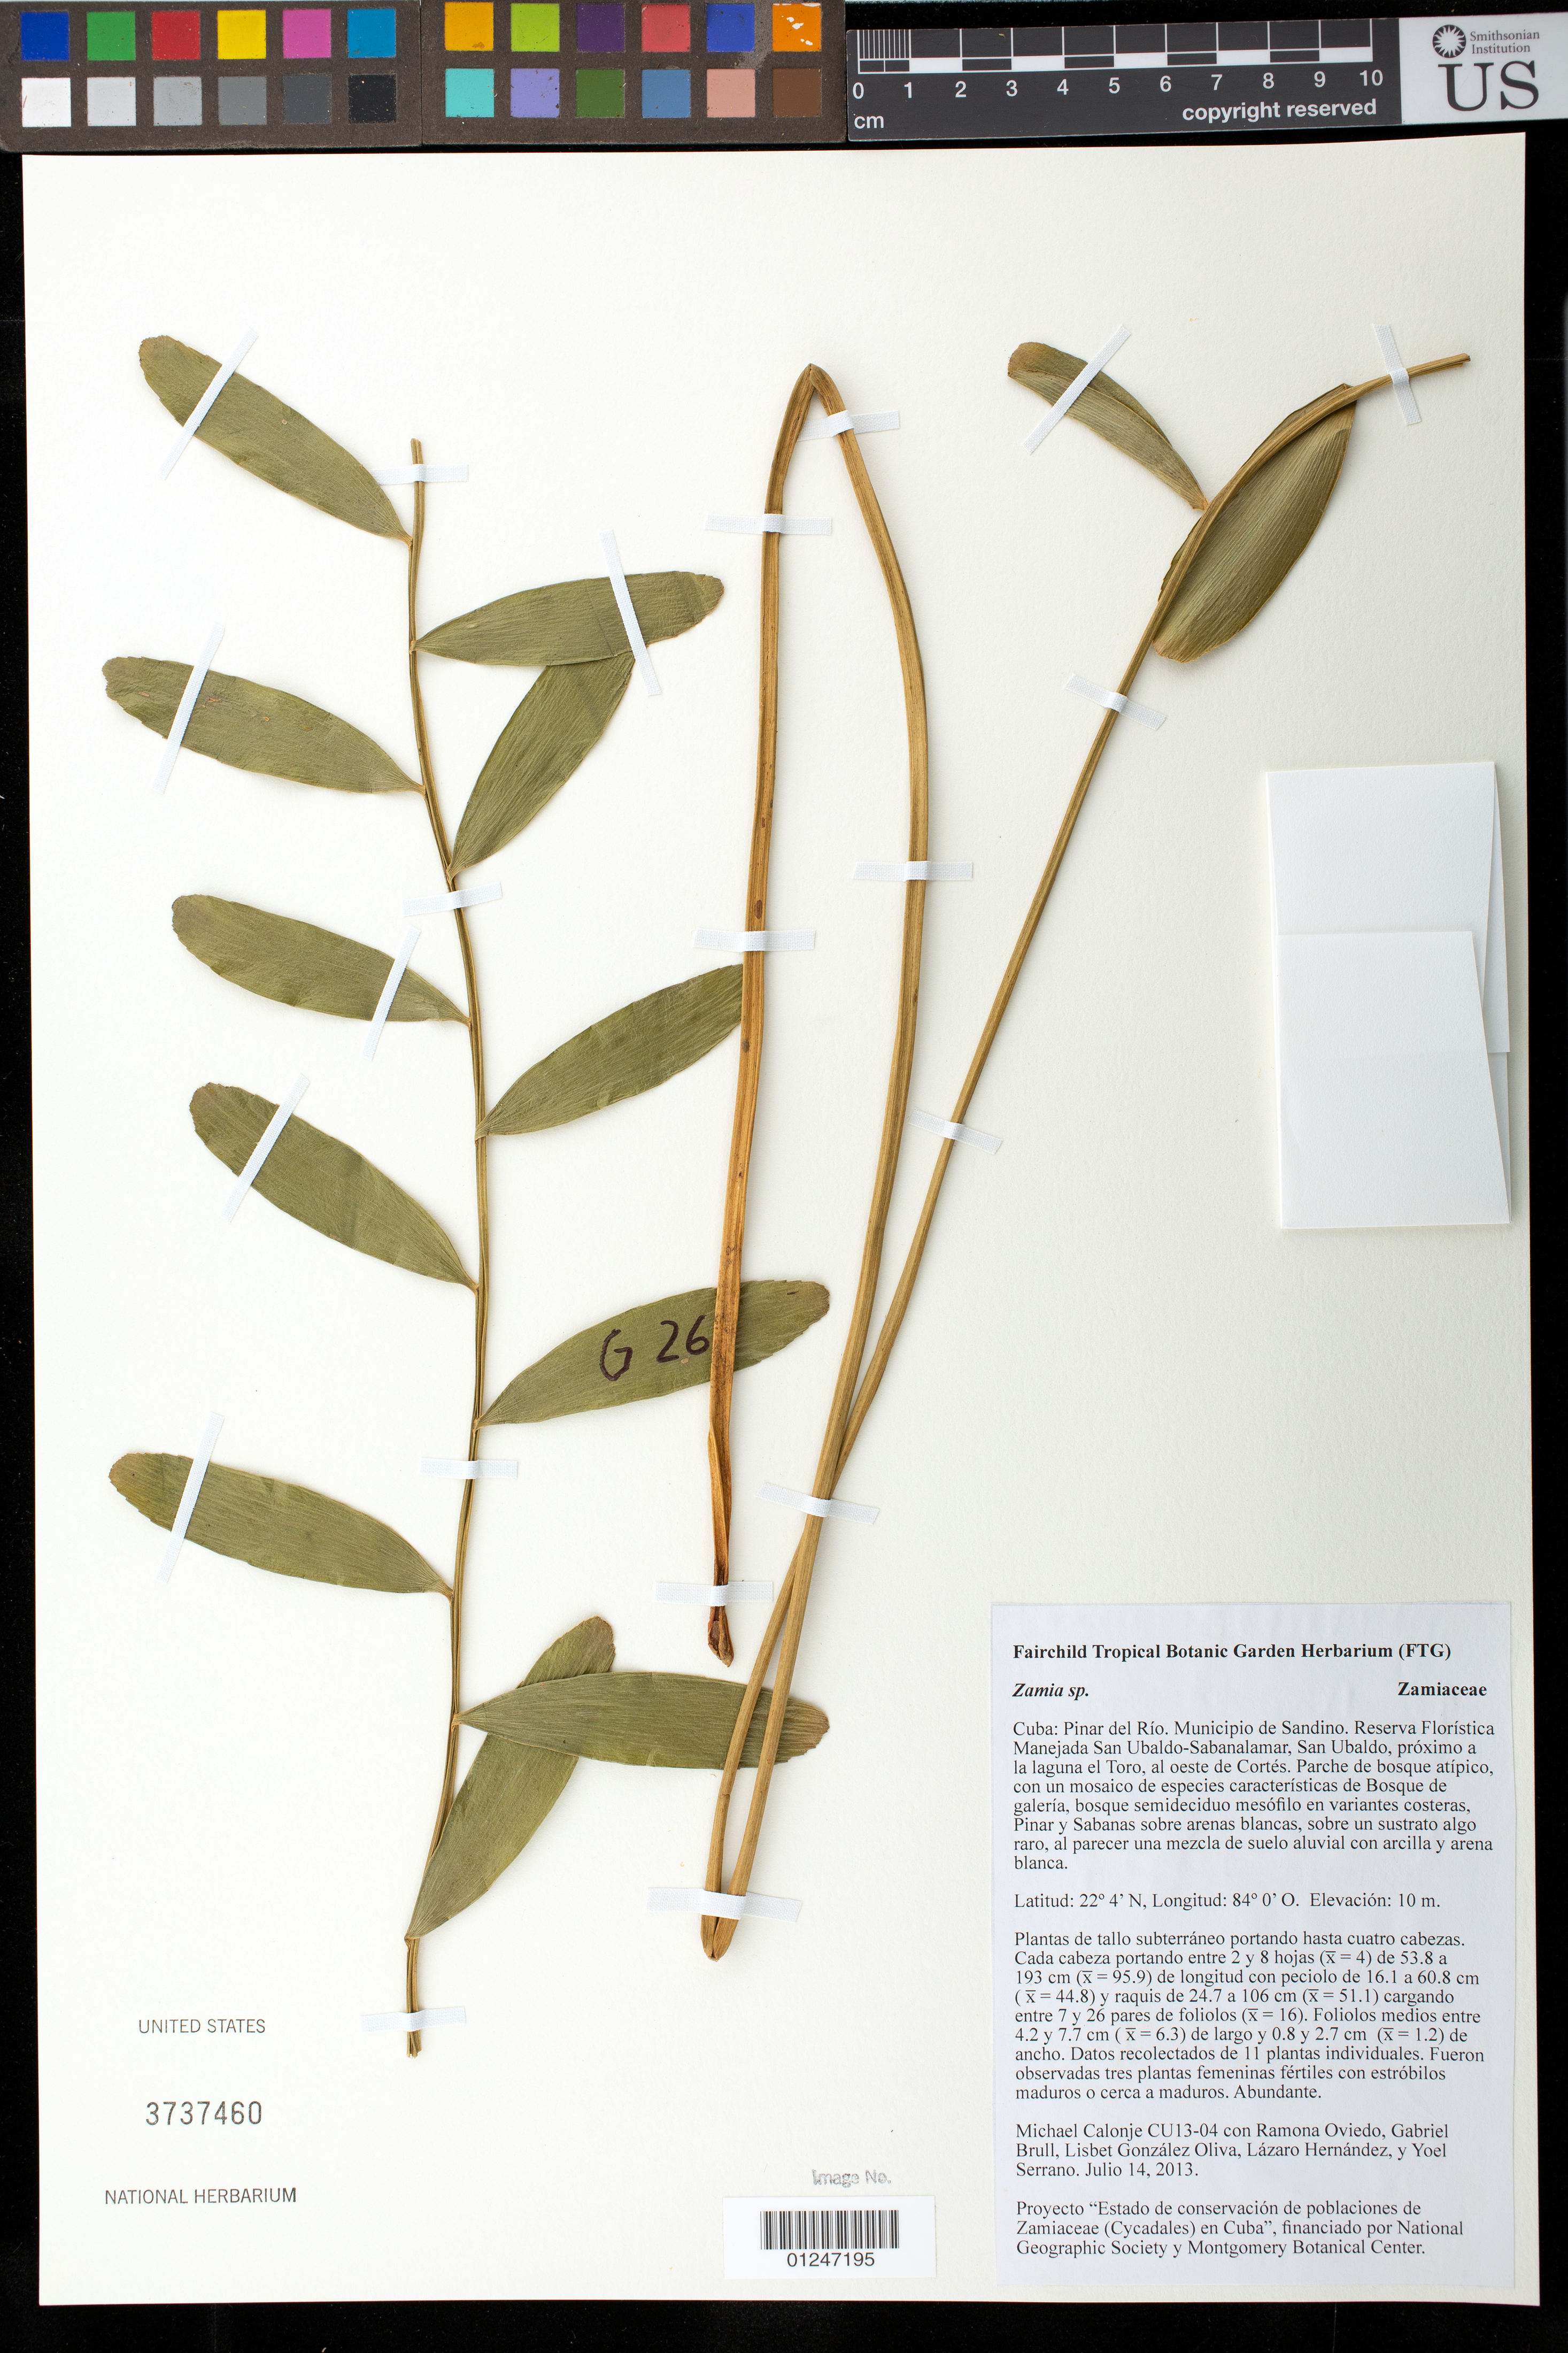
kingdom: Plantae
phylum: Tracheophyta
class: Cycadopsida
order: Cycadales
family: Zamiaceae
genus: Zamia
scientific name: Zamia sp.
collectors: M. Calonje, R. Oviedo, G. Brull Puebla, L. Oliva, L. Hernández & Y. Serrano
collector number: CU13-04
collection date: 2013-07-14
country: Cuba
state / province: Pinar del Río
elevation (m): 10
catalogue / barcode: US 3737460